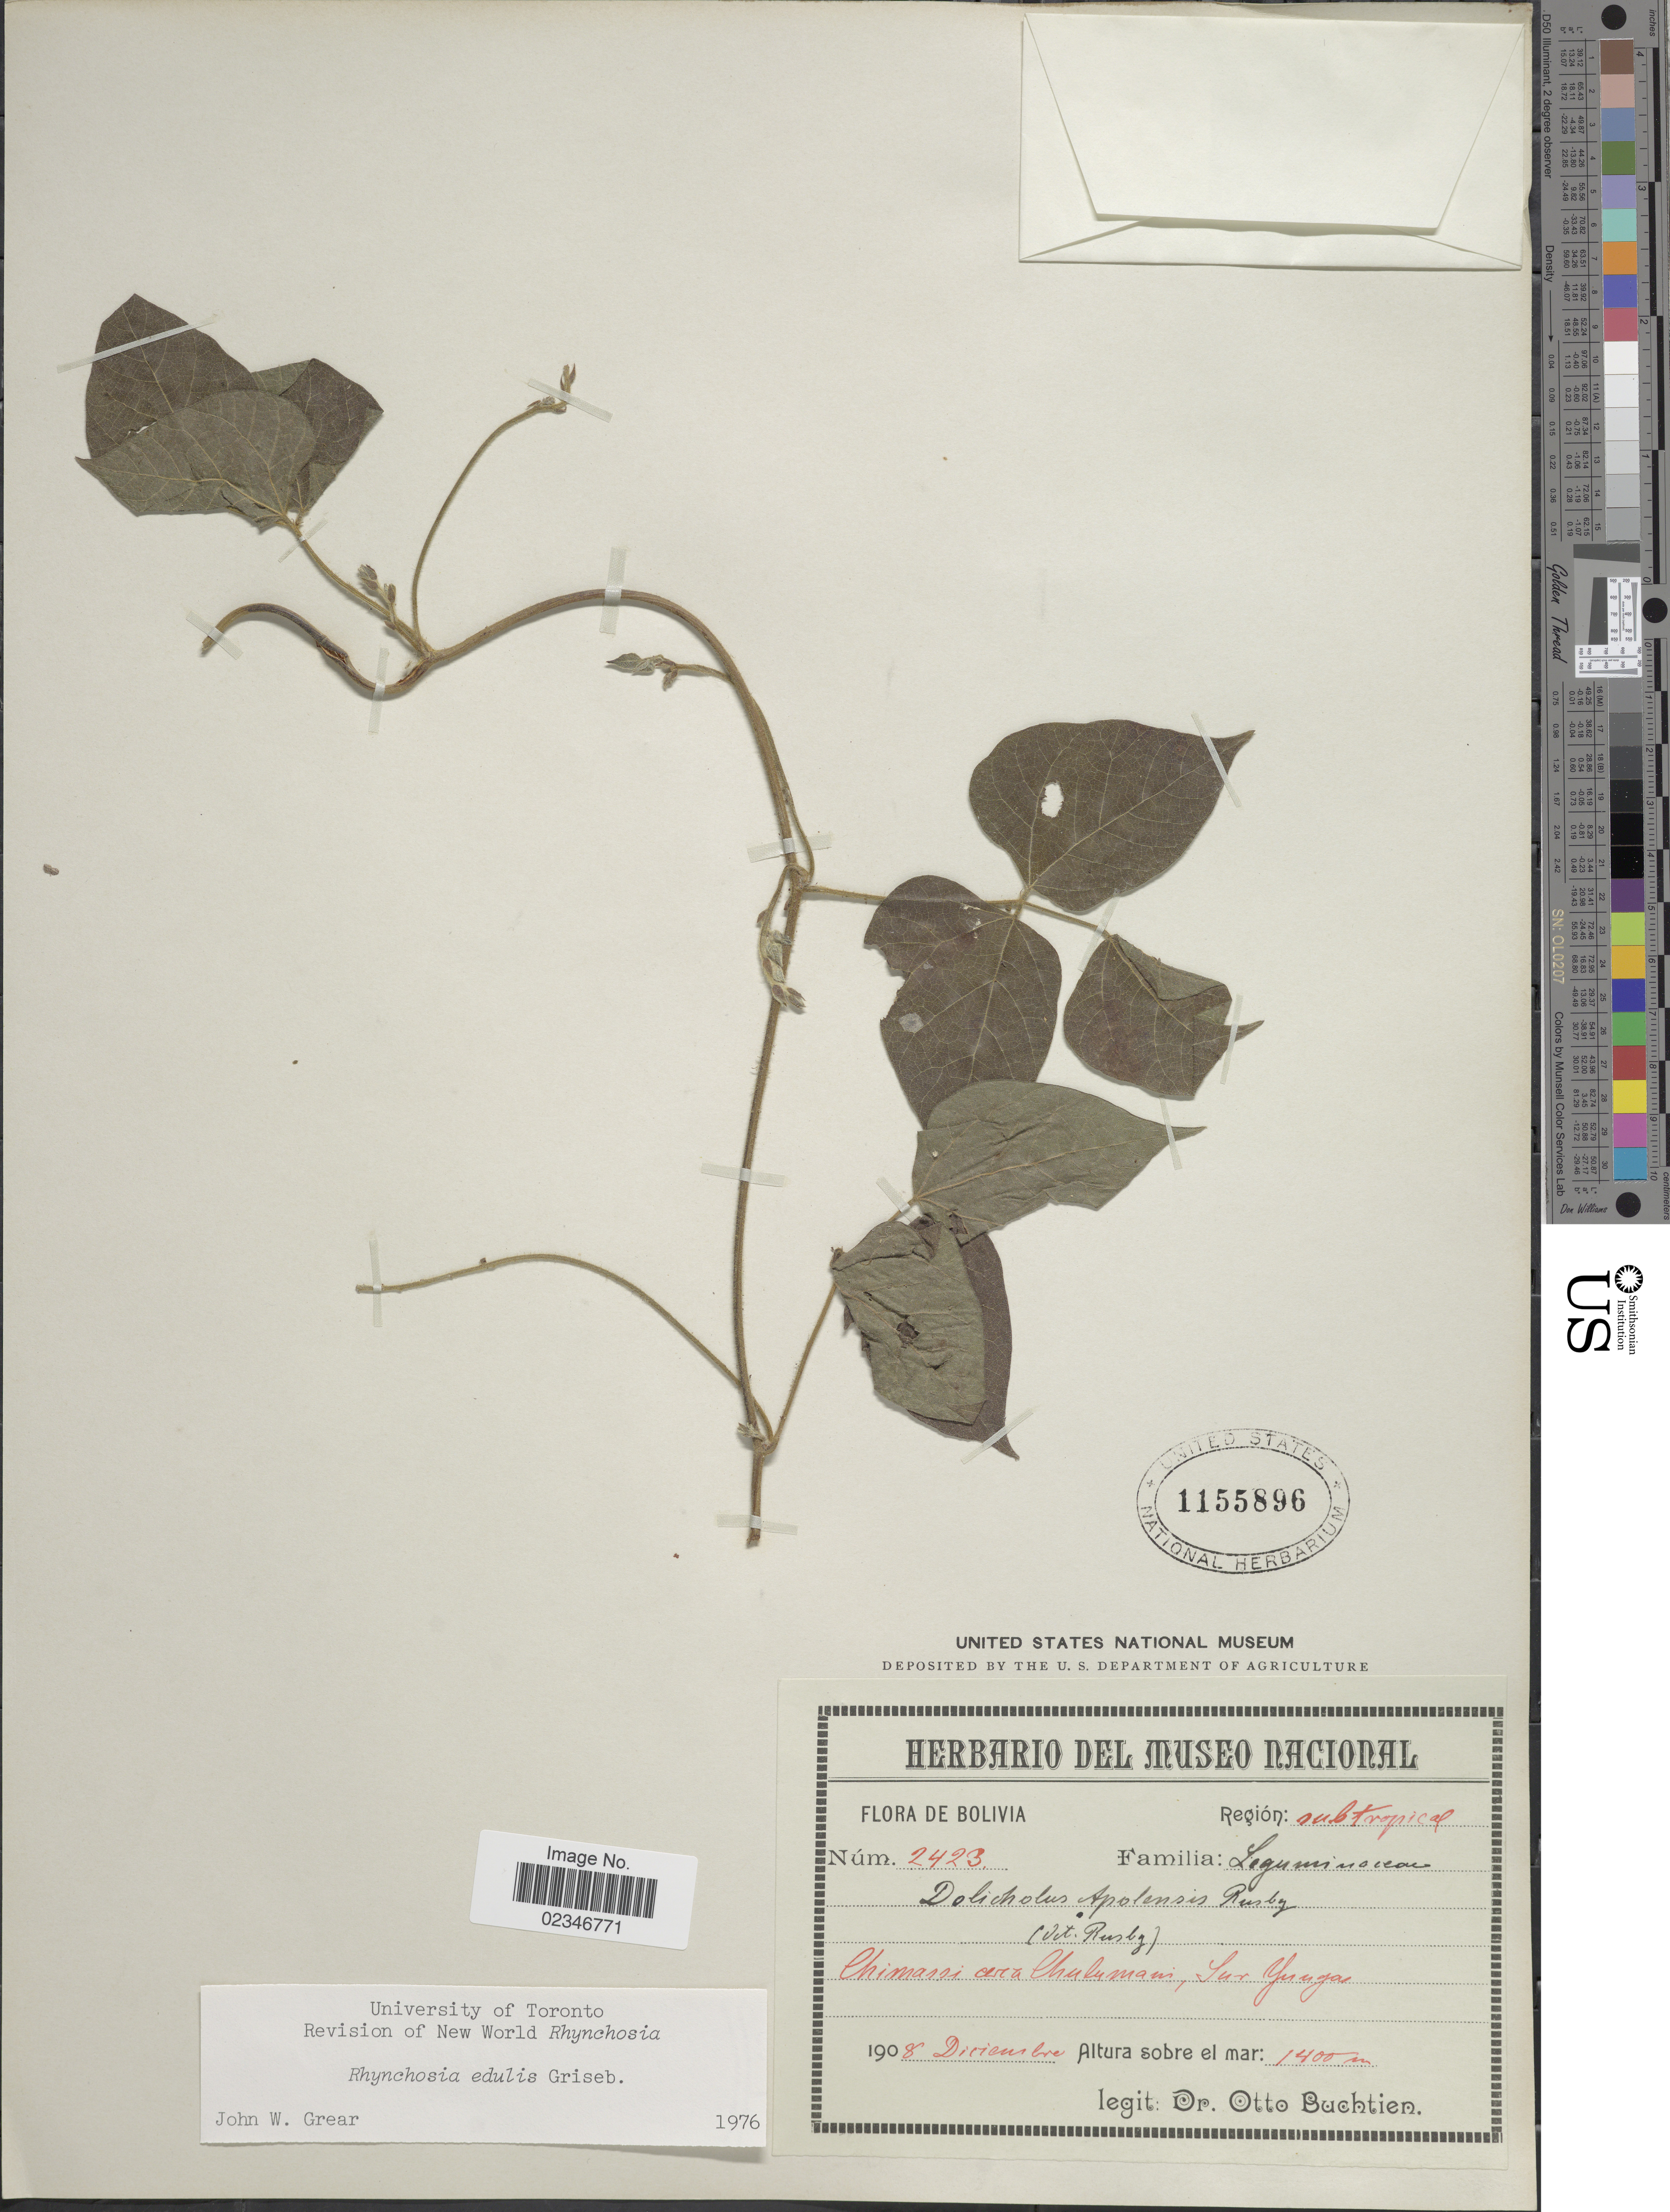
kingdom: Plantae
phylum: Tracheophyta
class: Magnoliopsida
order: Fabales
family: Fabaceae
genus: Rhynchosia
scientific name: Rhynchosia edulis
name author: Griseb.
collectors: O. Buchtien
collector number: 2423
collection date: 1908-12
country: Bolivia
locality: Chimassi cerca Chulumani, Sur Yungas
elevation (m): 1400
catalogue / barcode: US 1155896